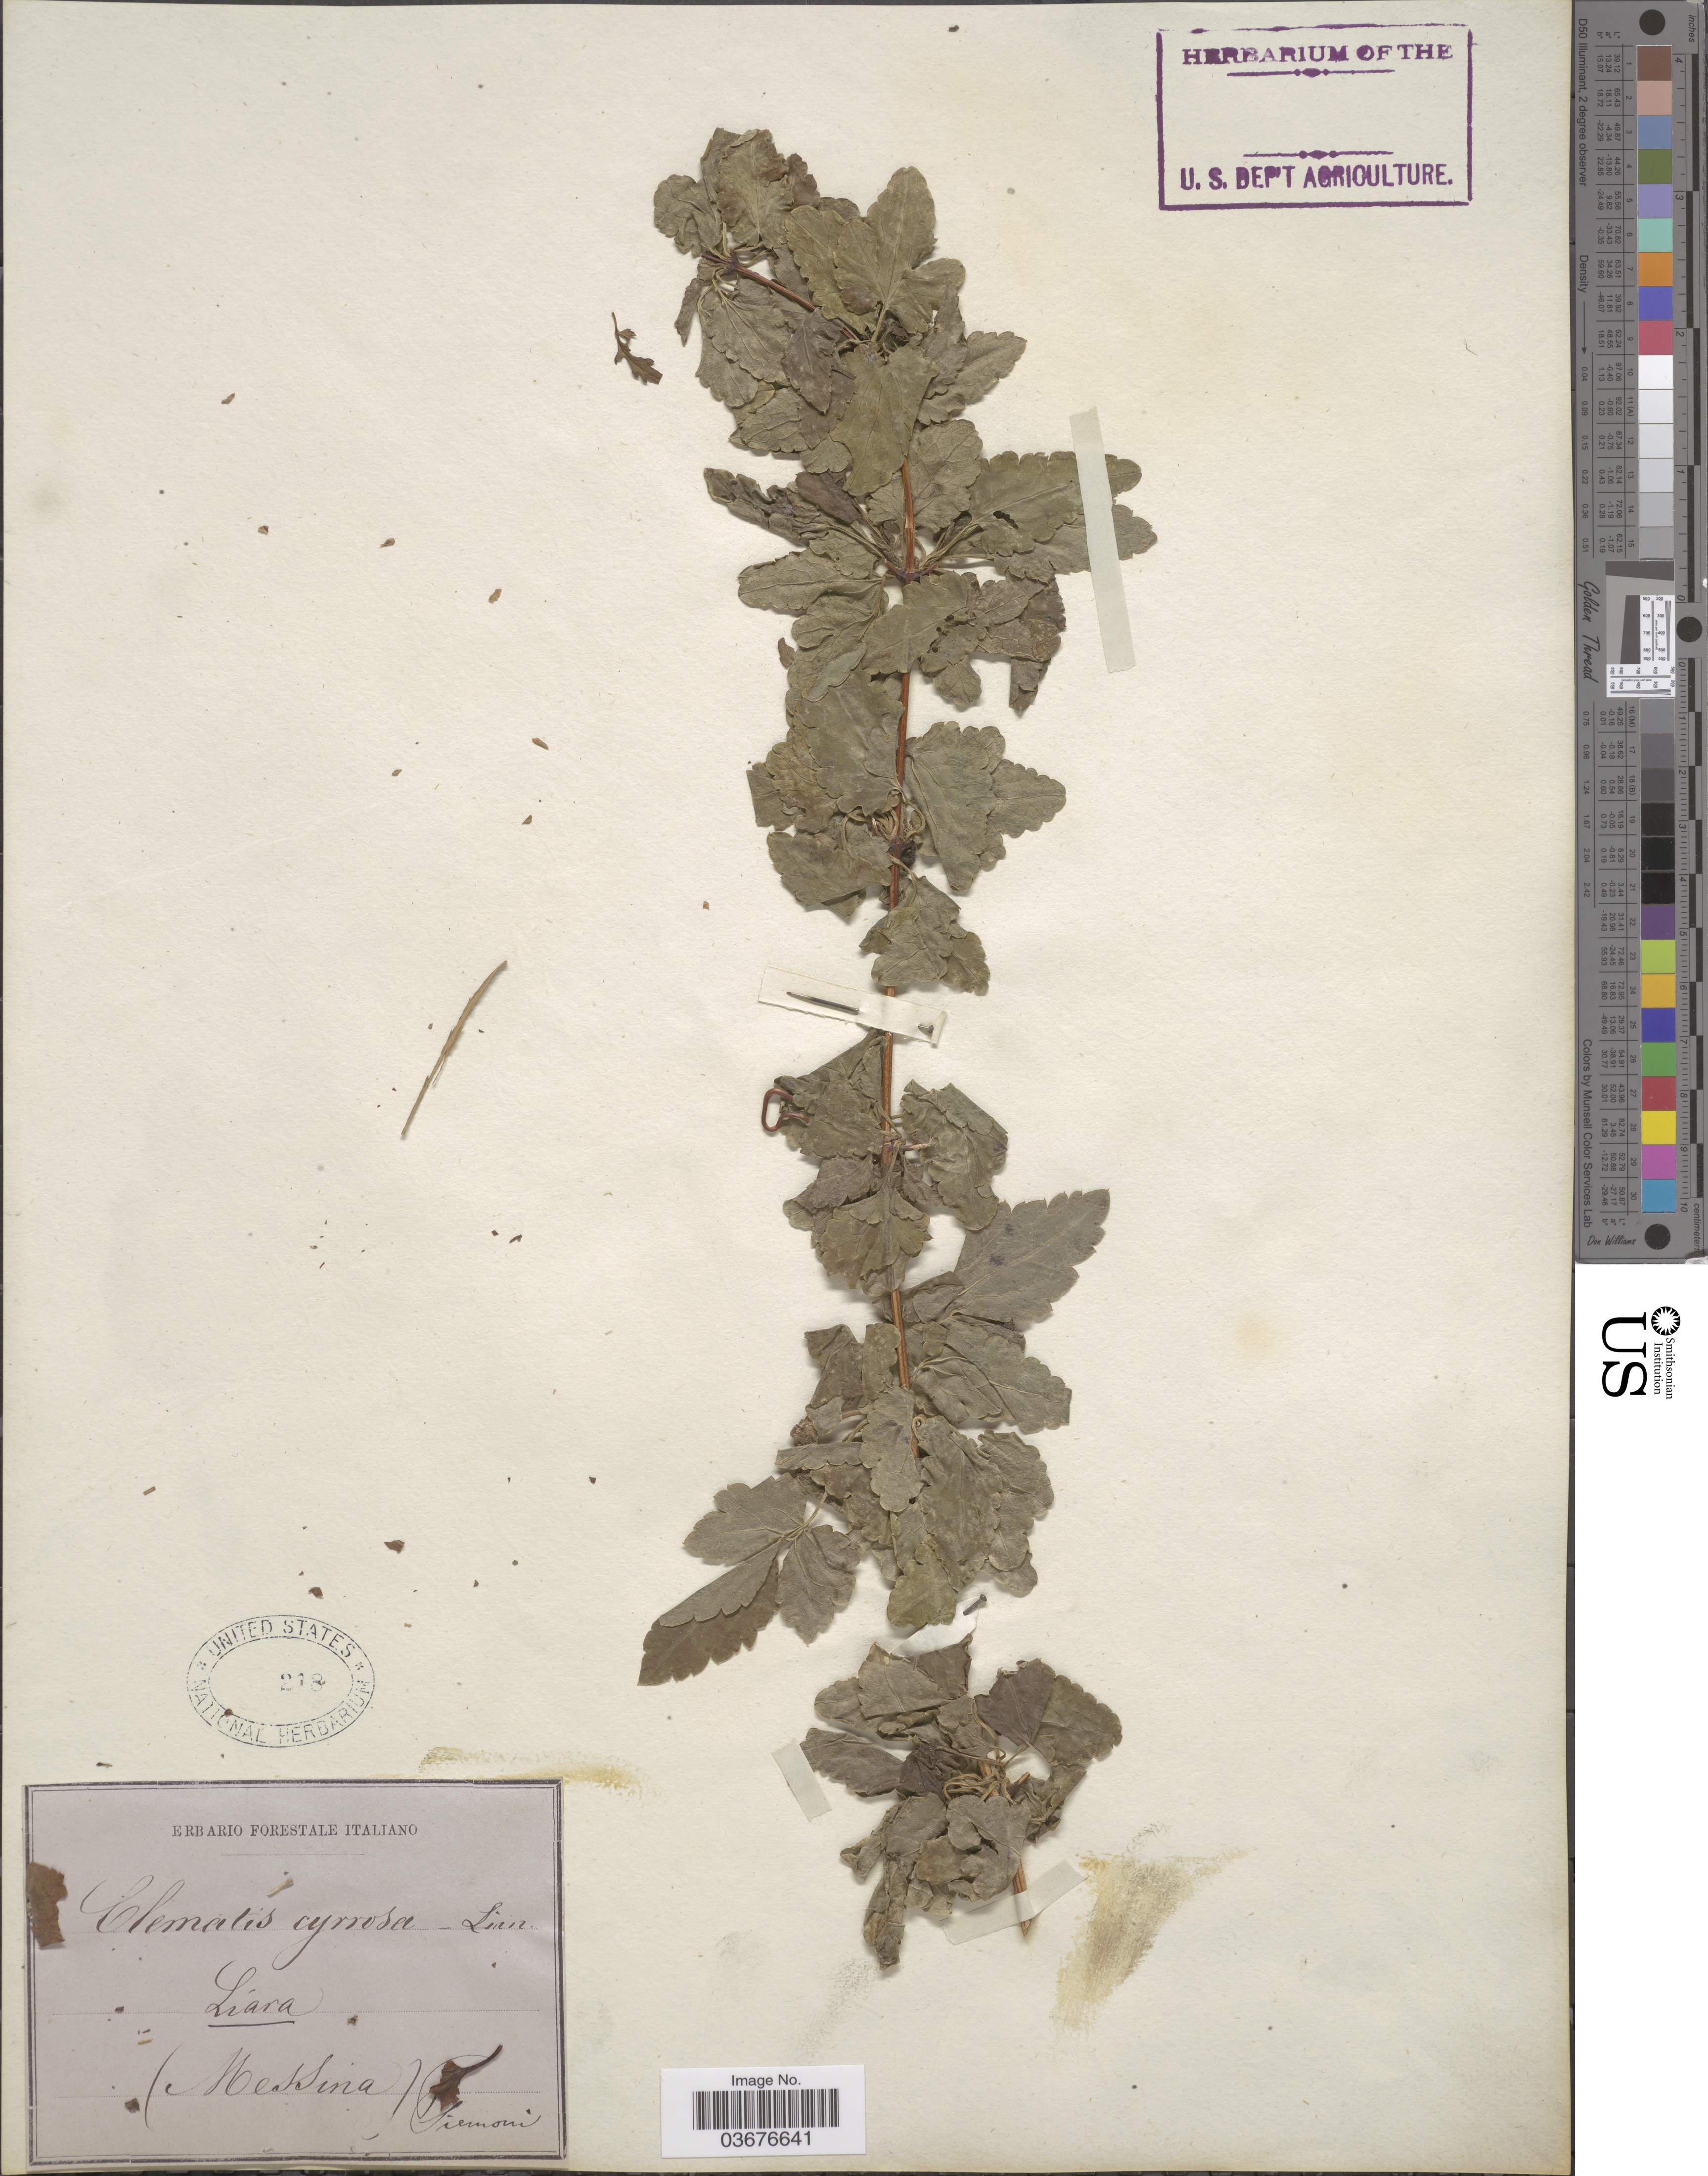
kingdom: Plantae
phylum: Tracheophyta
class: Magnoliopsida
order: Ranunculales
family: Ranunculaceae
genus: Clematis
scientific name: Clematis cirrhosa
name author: L.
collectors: Siemoni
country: Italy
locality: Liara, (Messina).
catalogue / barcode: US 218